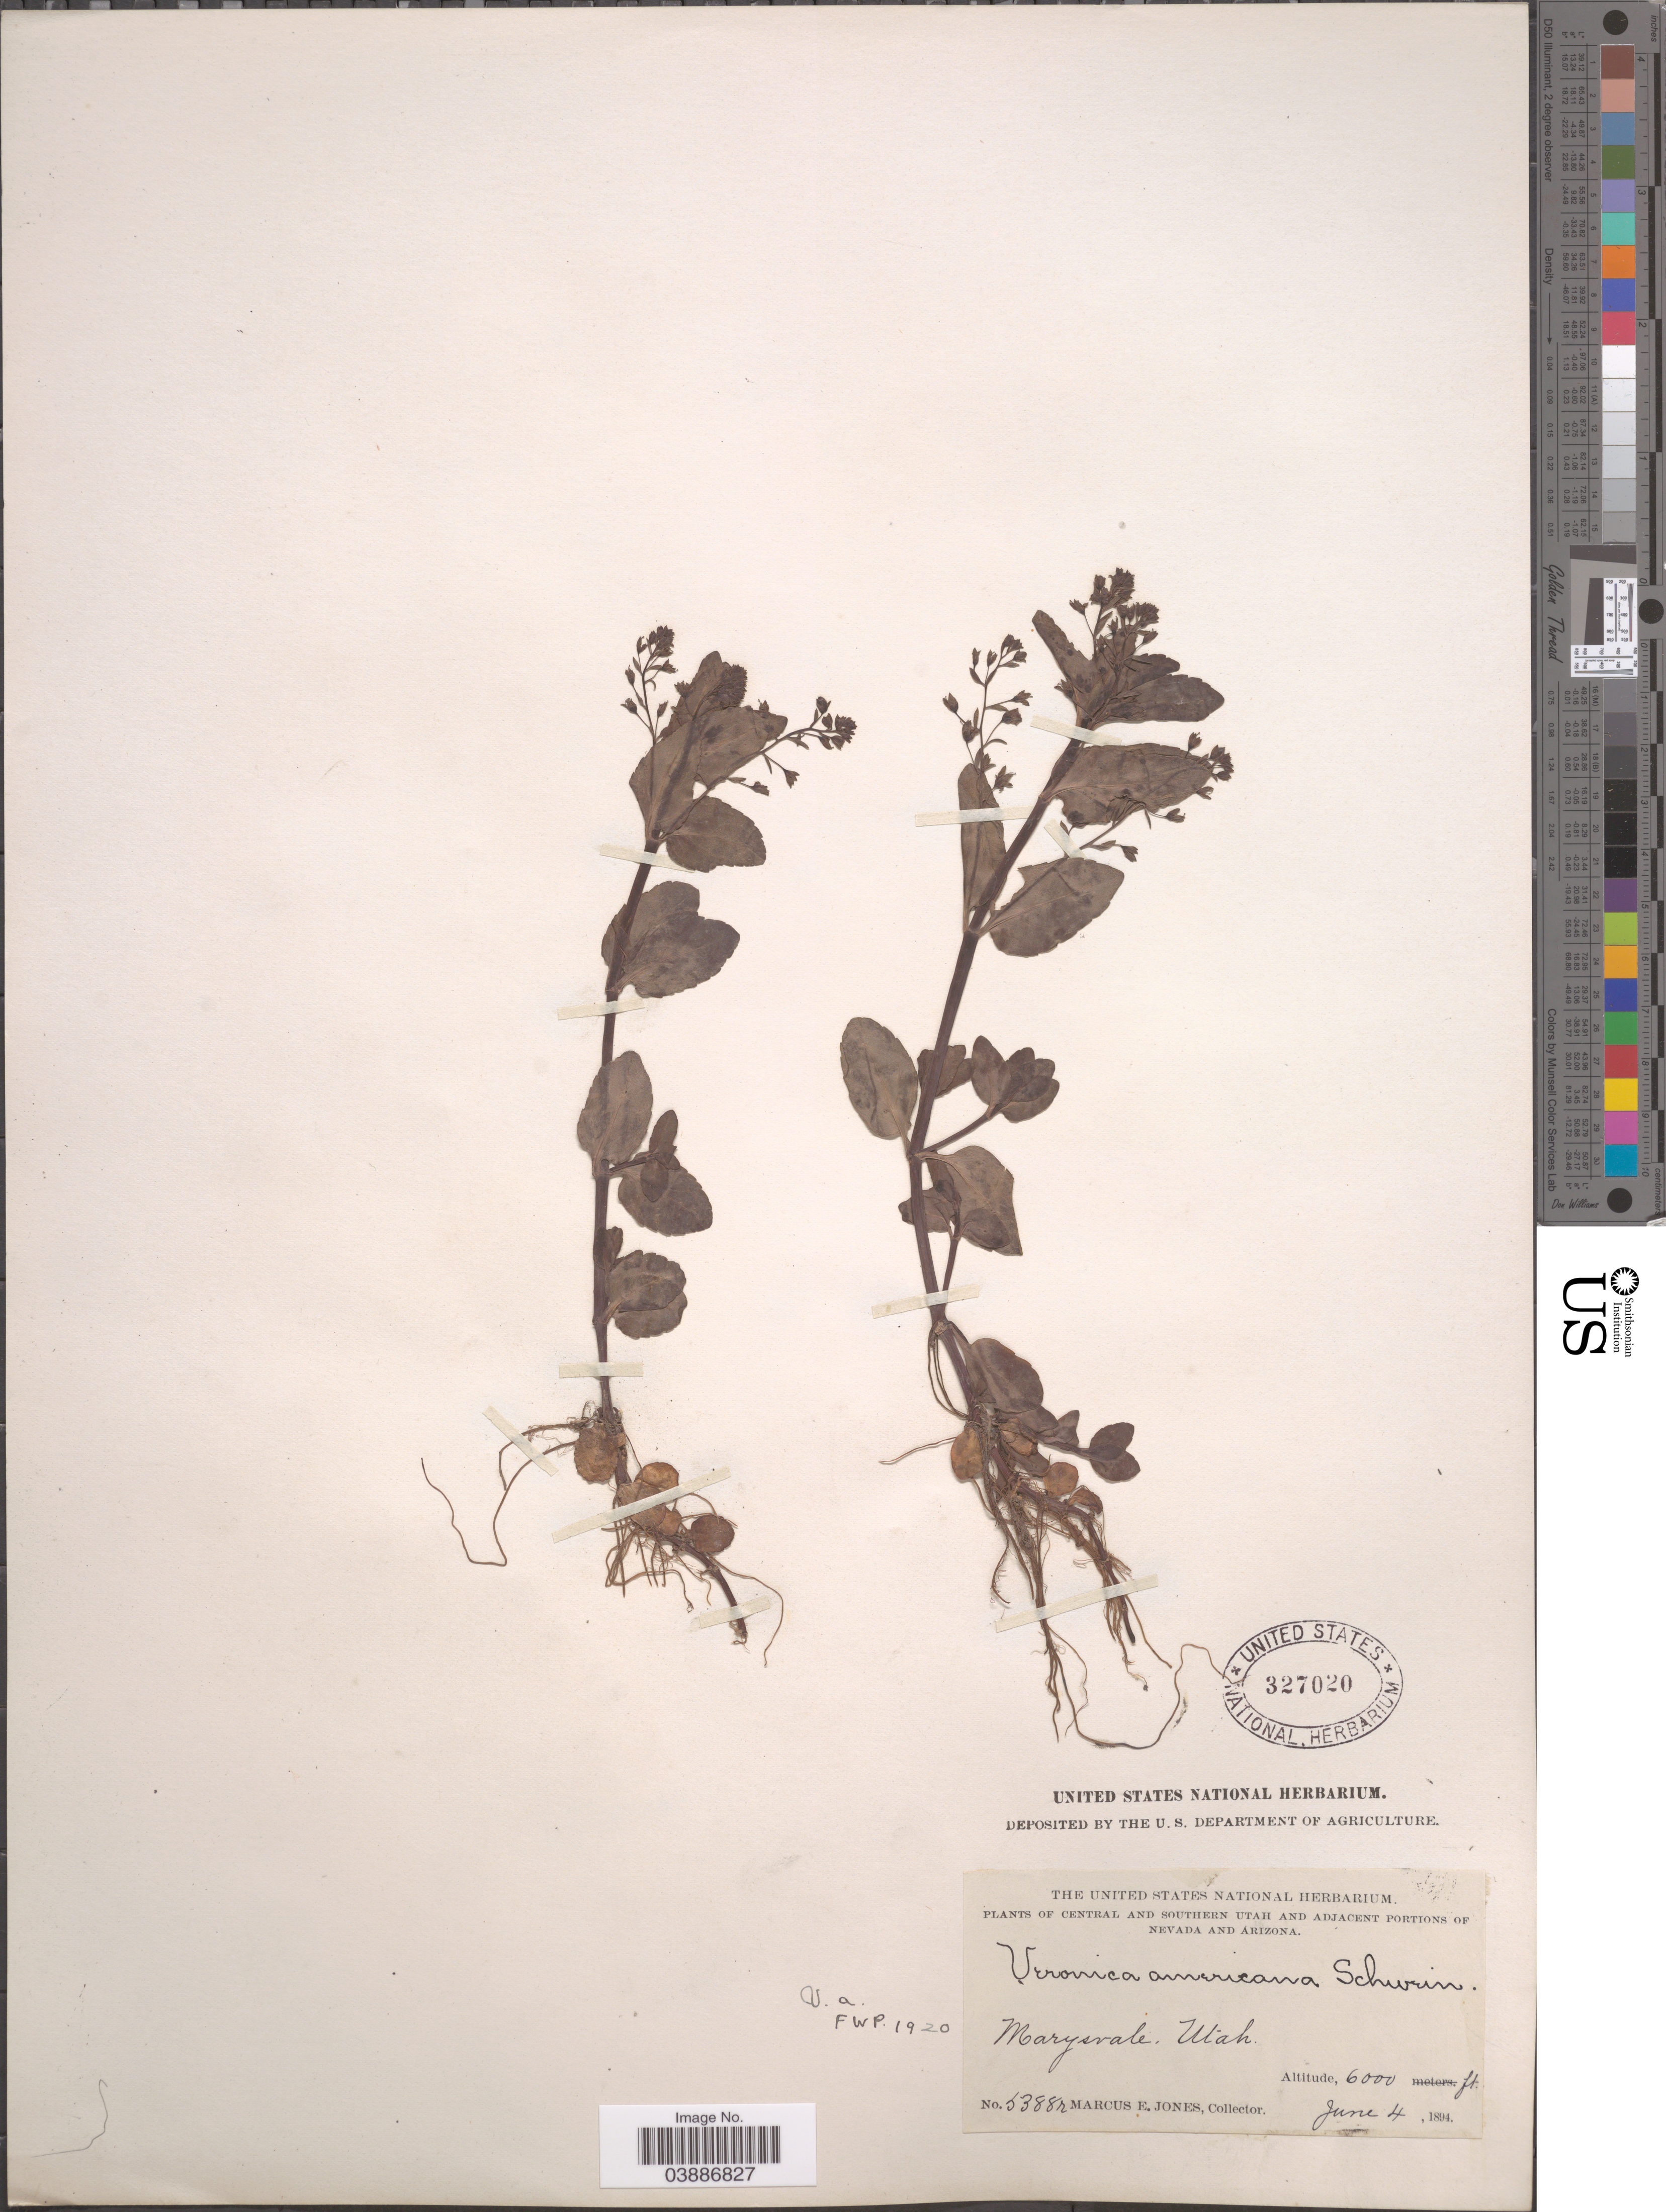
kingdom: Plantae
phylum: Tracheophyta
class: Magnoliopsida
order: Lamiales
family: Plantaginaceae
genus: Veronica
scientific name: Veronica americana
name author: Schwein. ex Benth.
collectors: M. E. Jones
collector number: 5388r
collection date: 1894-06-04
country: United States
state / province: Utah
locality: Central and Southern Utah. Marysvale.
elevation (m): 1829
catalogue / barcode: US 327020